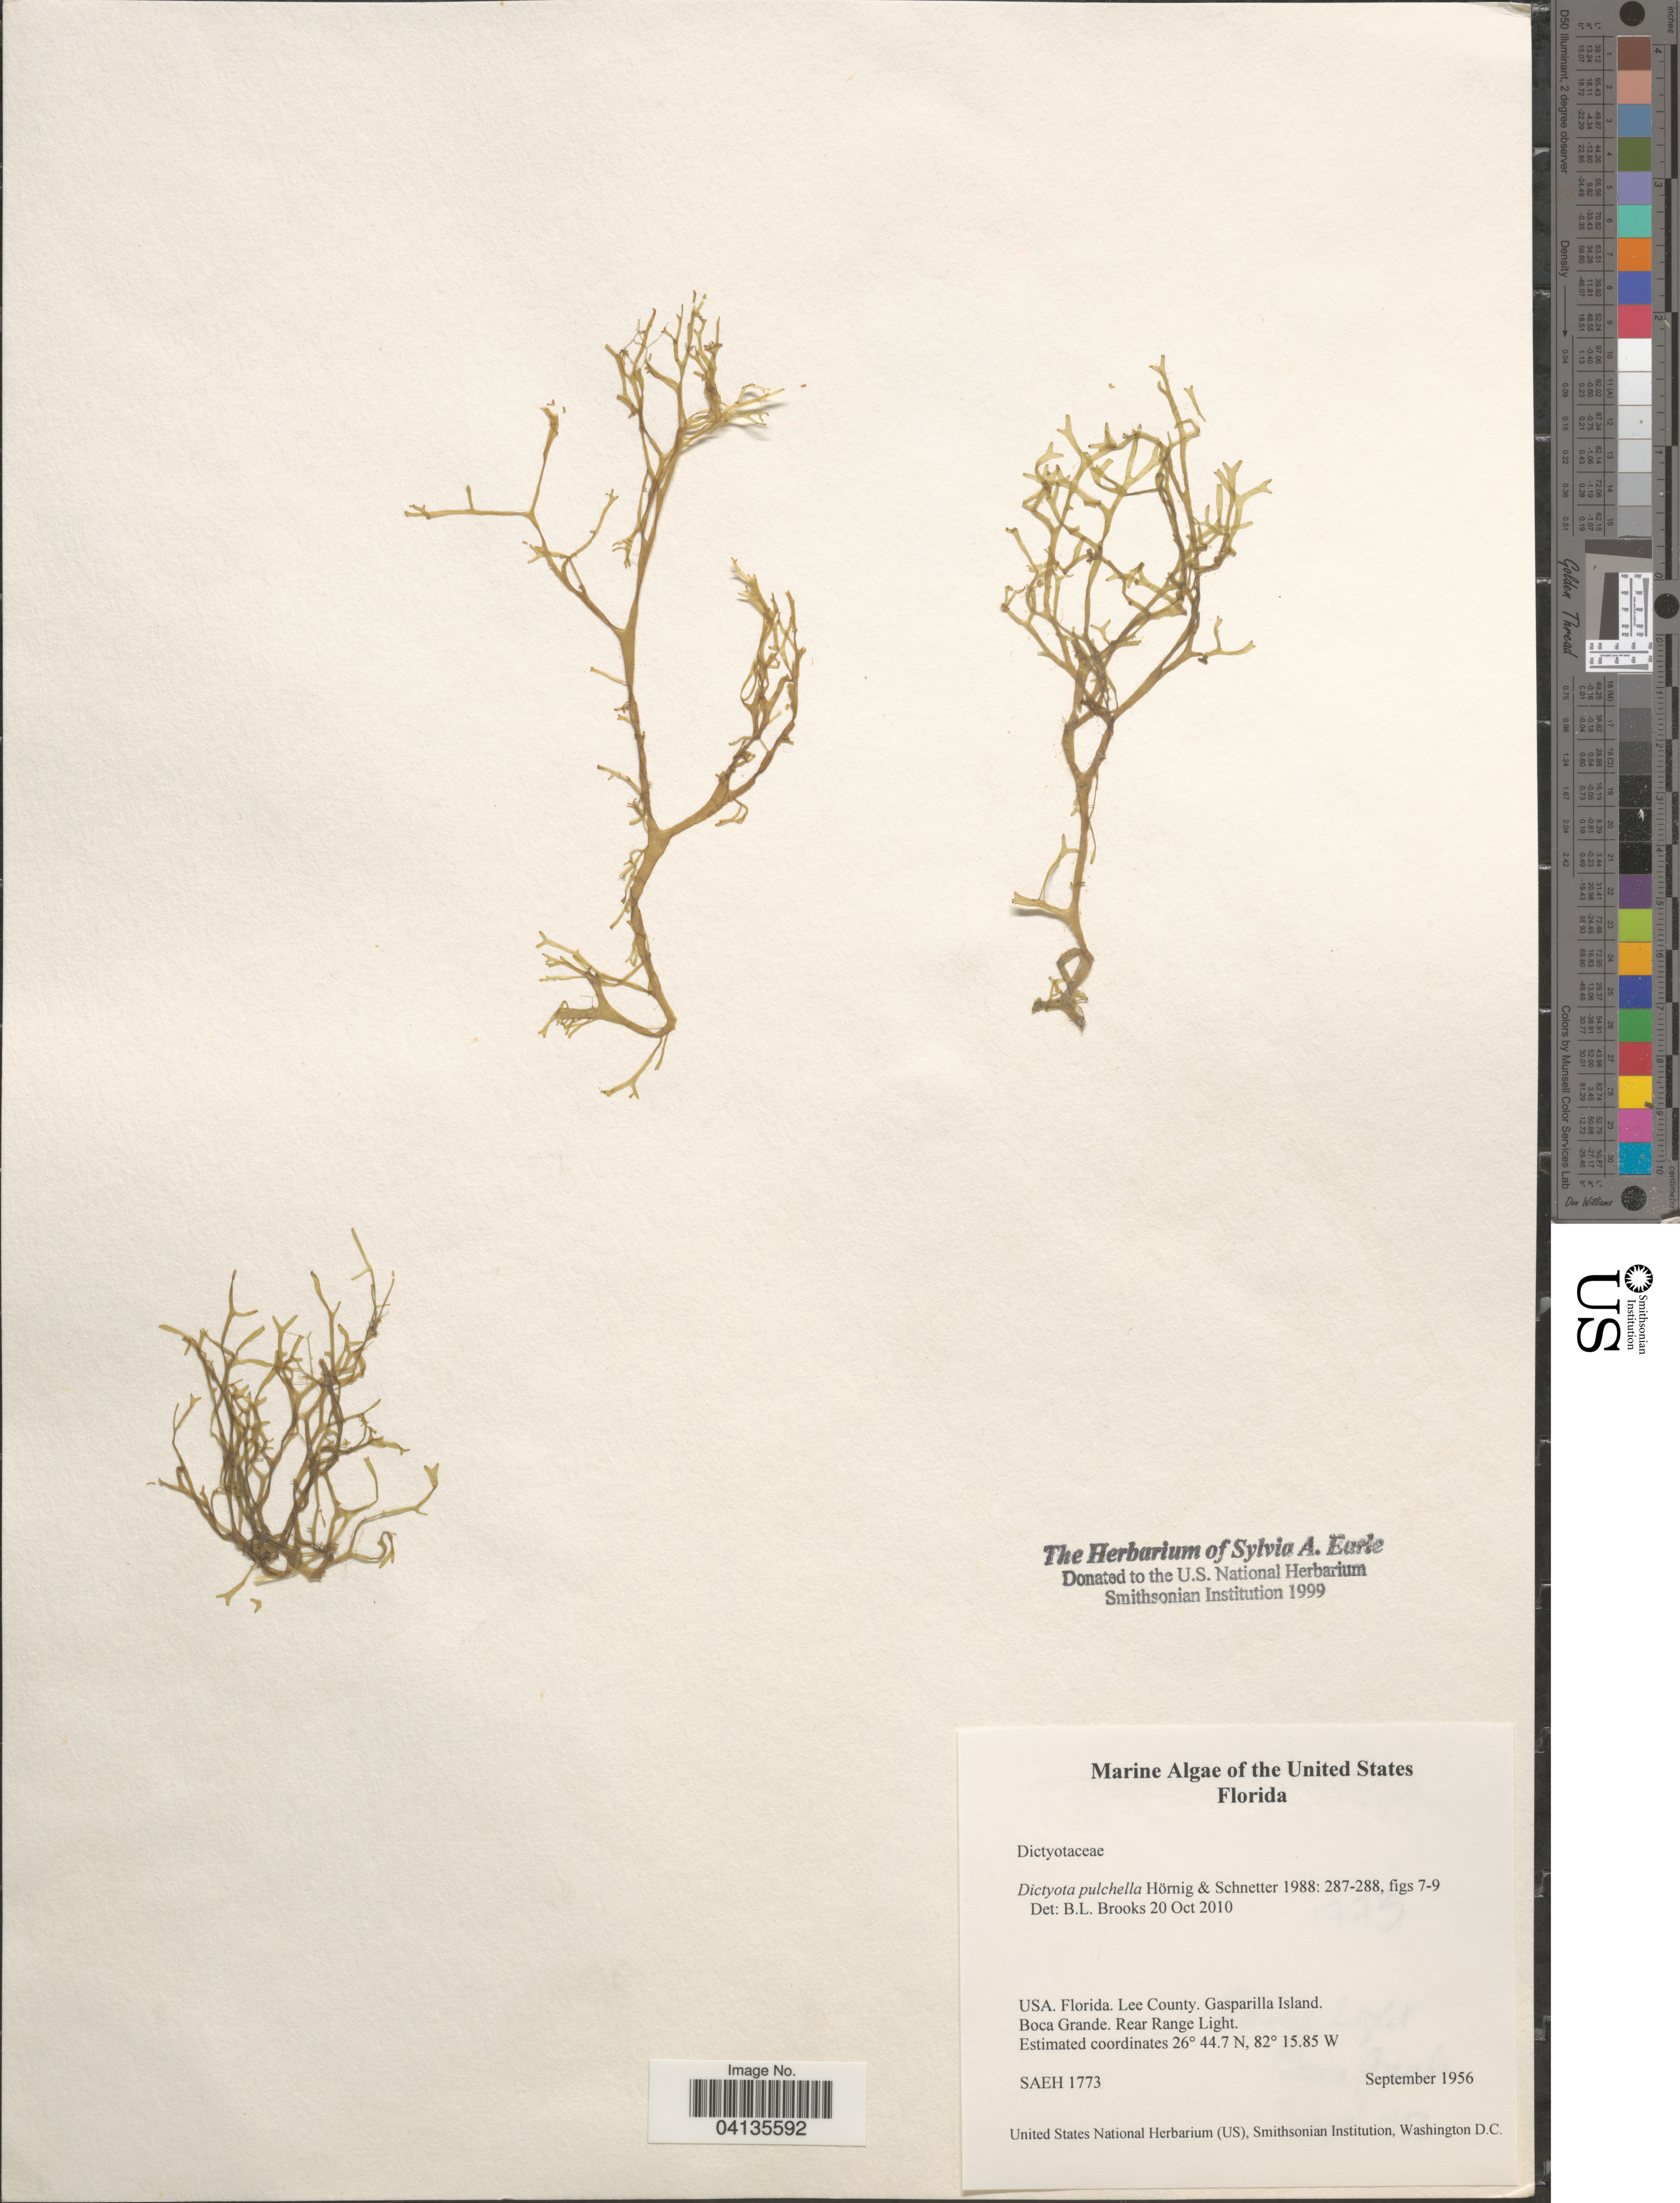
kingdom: Chromista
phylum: Ochrophyta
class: Phaeophyceae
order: Dictyotales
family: Dictyotaceae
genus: Dictyota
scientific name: Dictyota pulchella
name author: I.Hörnig & Schnetter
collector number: SAEH1773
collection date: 1956-09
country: United States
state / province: Florida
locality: Lee County. Gasparilla Island. Boca Grande. Rear Range Light.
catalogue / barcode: US 240493